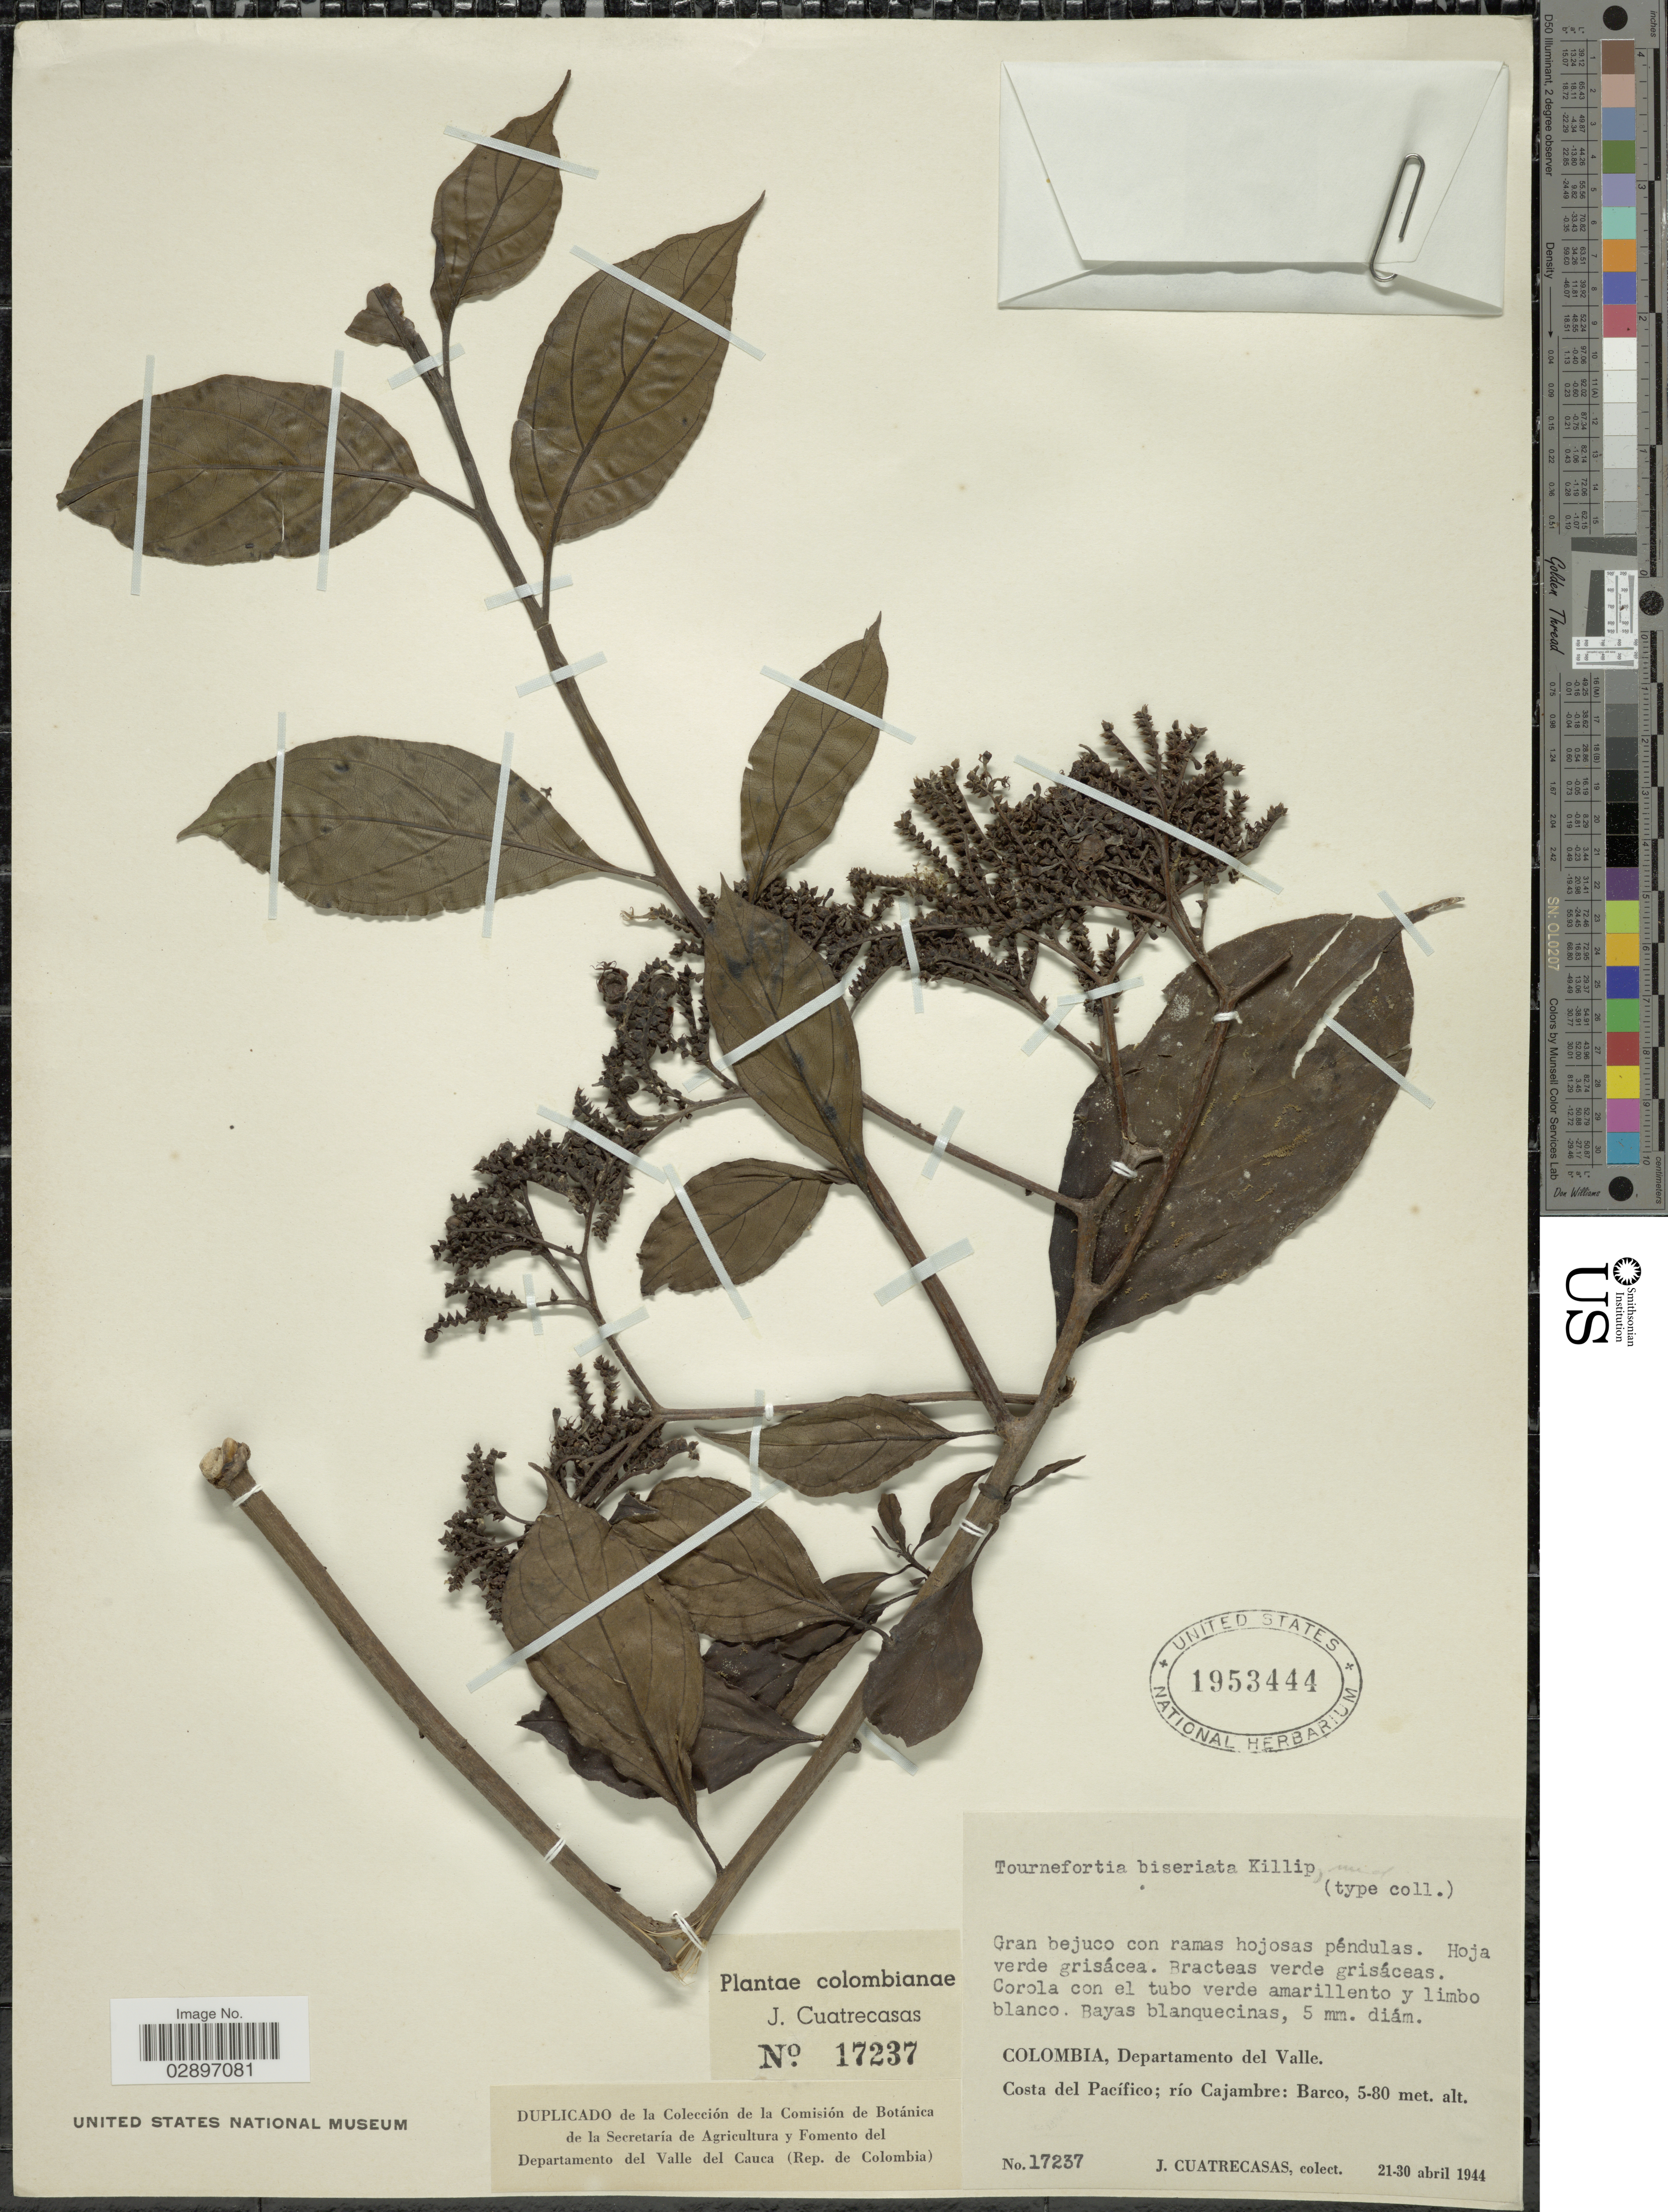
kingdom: Plantae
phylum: Tracheophyta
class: Magnoliopsida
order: Boraginales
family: Heliotropiaceae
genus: Tournefortia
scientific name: Tournefortia biseriata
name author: Killip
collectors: J. Cuatrecasas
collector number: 17237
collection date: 1944-04-21/1944-04-30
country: Colombia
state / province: Valle del Cauca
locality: Departamento del Valle. Costa del Pacífico; río Cajambre: Barco.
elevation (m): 5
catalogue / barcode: US 1953444